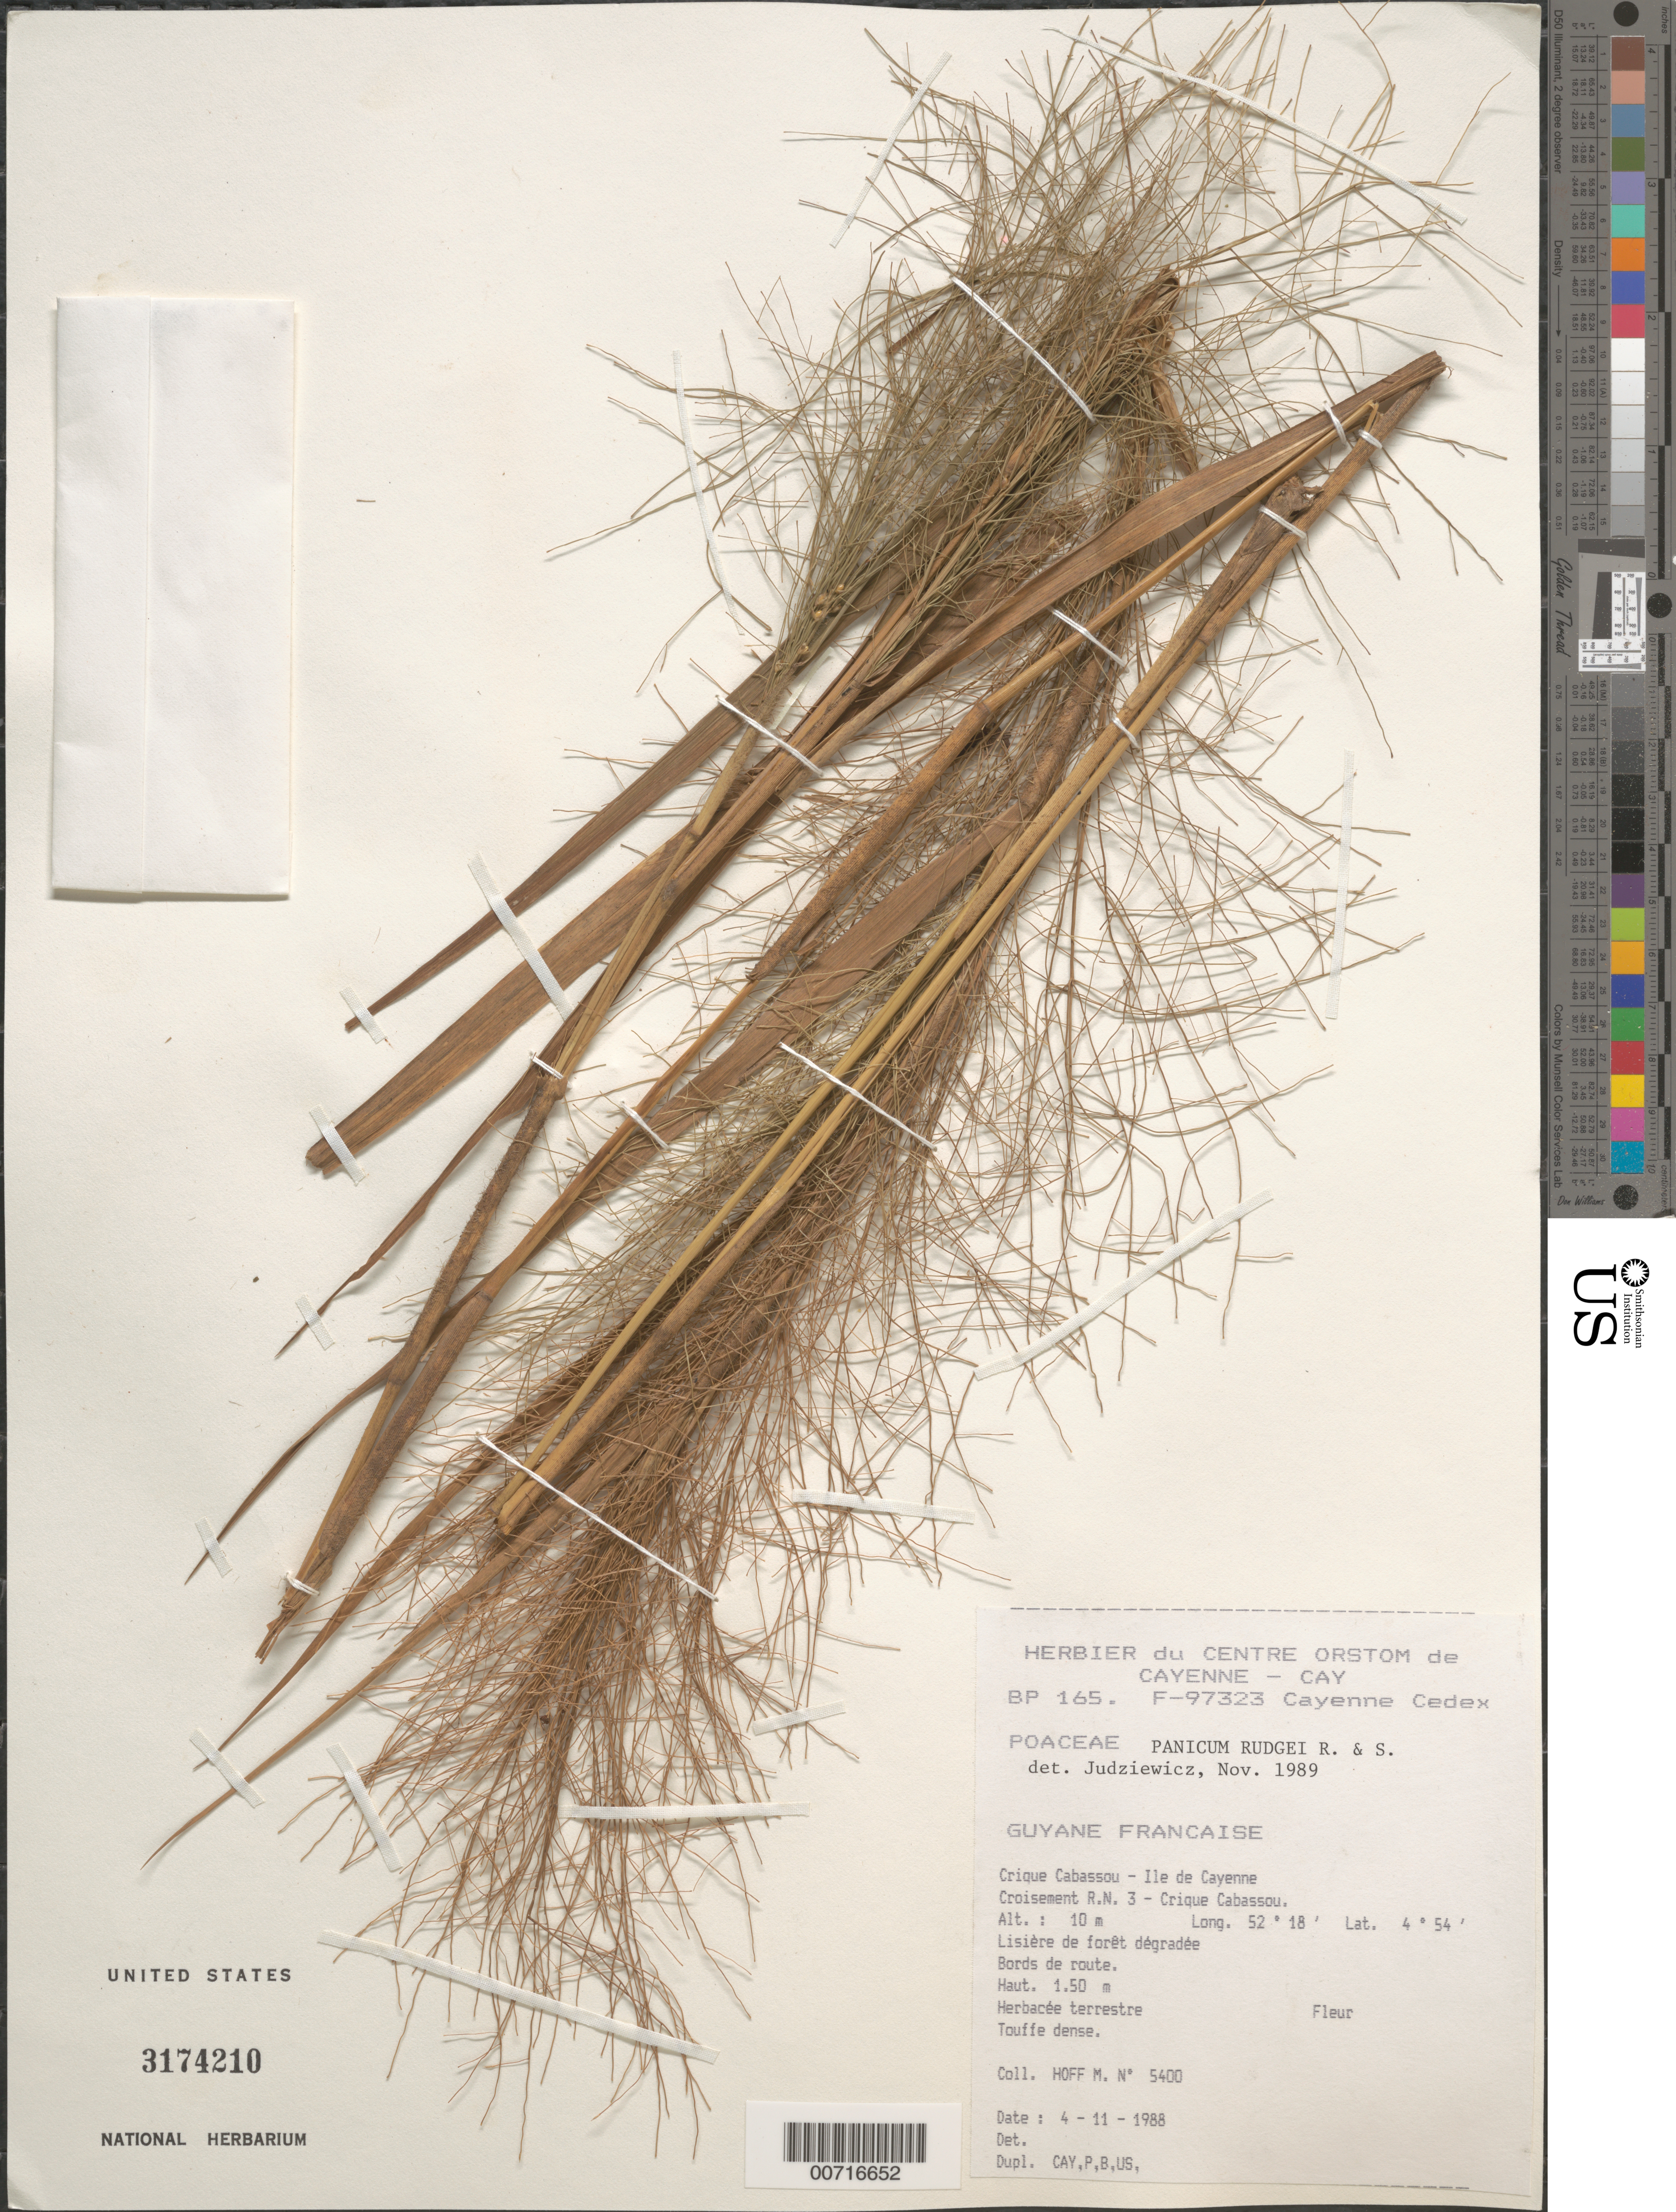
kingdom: Plantae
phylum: Tracheophyta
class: Liliopsida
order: Poales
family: Poaceae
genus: Panicum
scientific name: Panicum rudgei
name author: Roem. & Schult.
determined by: Judziewicz, E. J.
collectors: M. Hoff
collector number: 5400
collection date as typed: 4-Nov-89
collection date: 1989-11-04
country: French Guiana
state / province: Cayenne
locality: Crique Cabassou, Croisement R.M. 3-Crique Cabassou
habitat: Edge of disturbed forest, along road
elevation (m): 10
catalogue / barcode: US 3174210